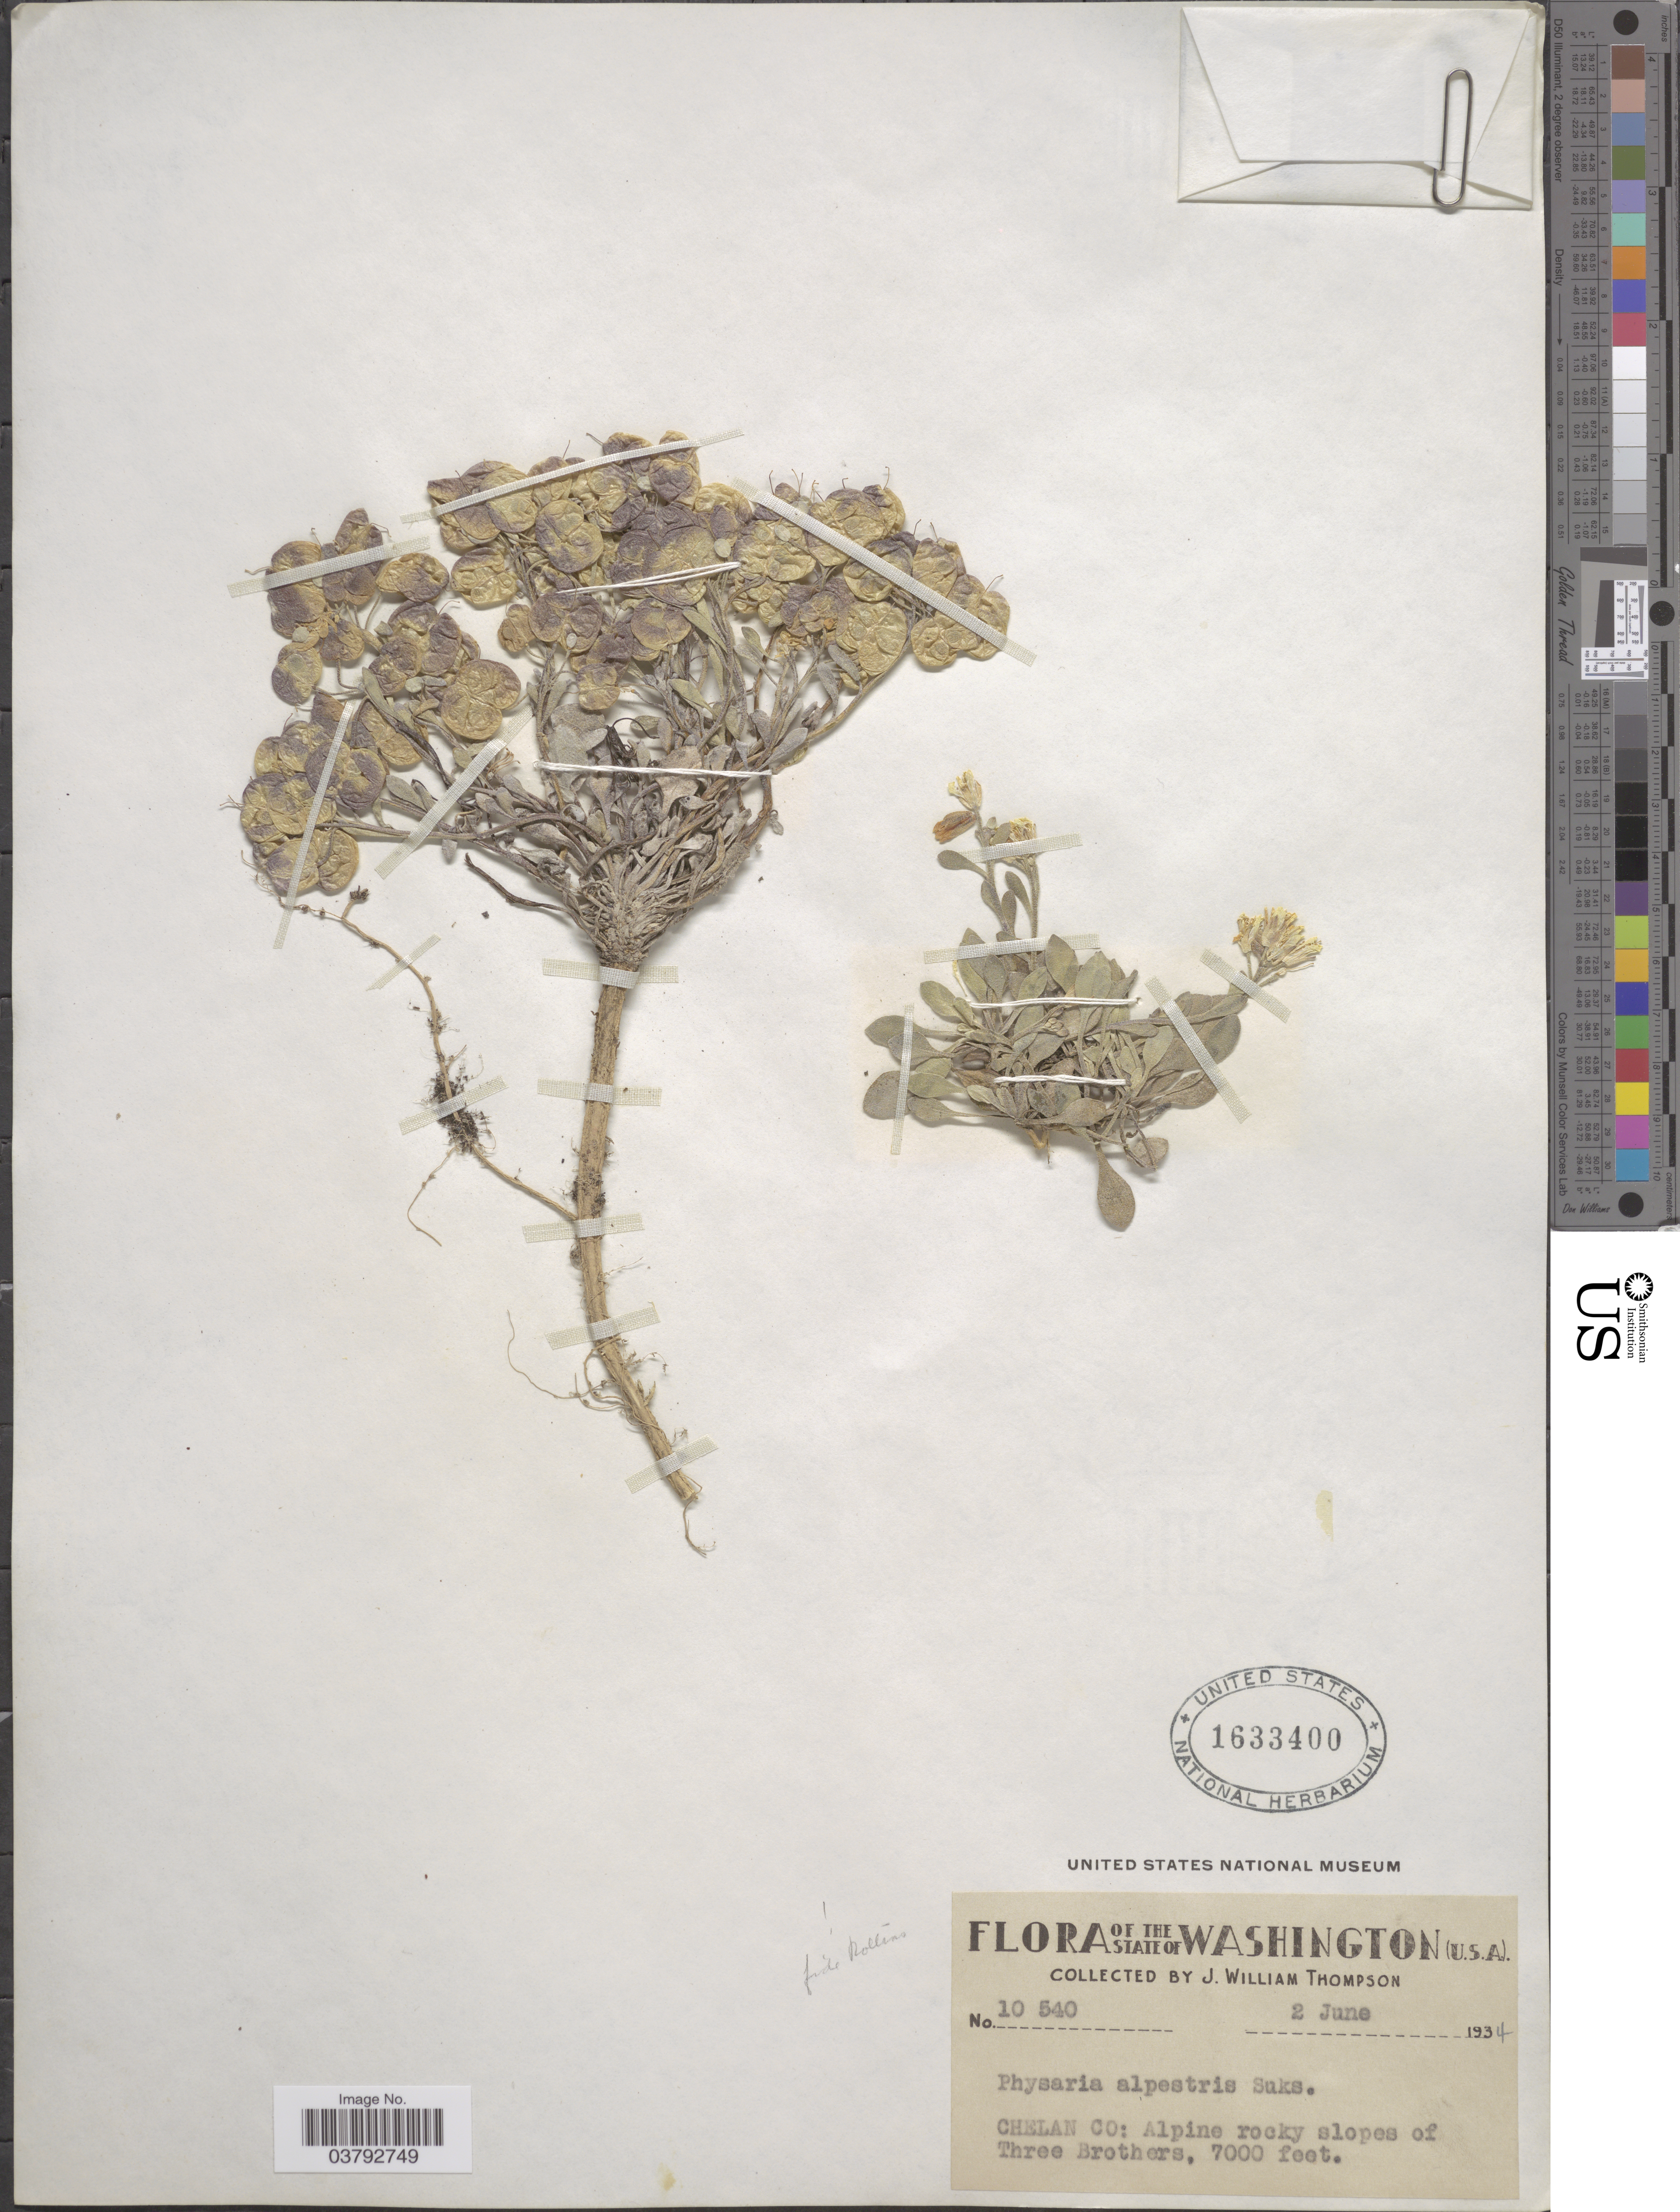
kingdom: Plantae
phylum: Tracheophyta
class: Magnoliopsida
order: Brassicales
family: Brassicaceae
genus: Physaria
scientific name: Physaria alpestris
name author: Suksd.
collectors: J. W. Thompson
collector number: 10540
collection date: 1934-06-02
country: United States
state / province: Washington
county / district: Chelan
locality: Chelan Co: Alpine rocky slopes of Three Brothers.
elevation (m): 2134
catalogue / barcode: US 1633400